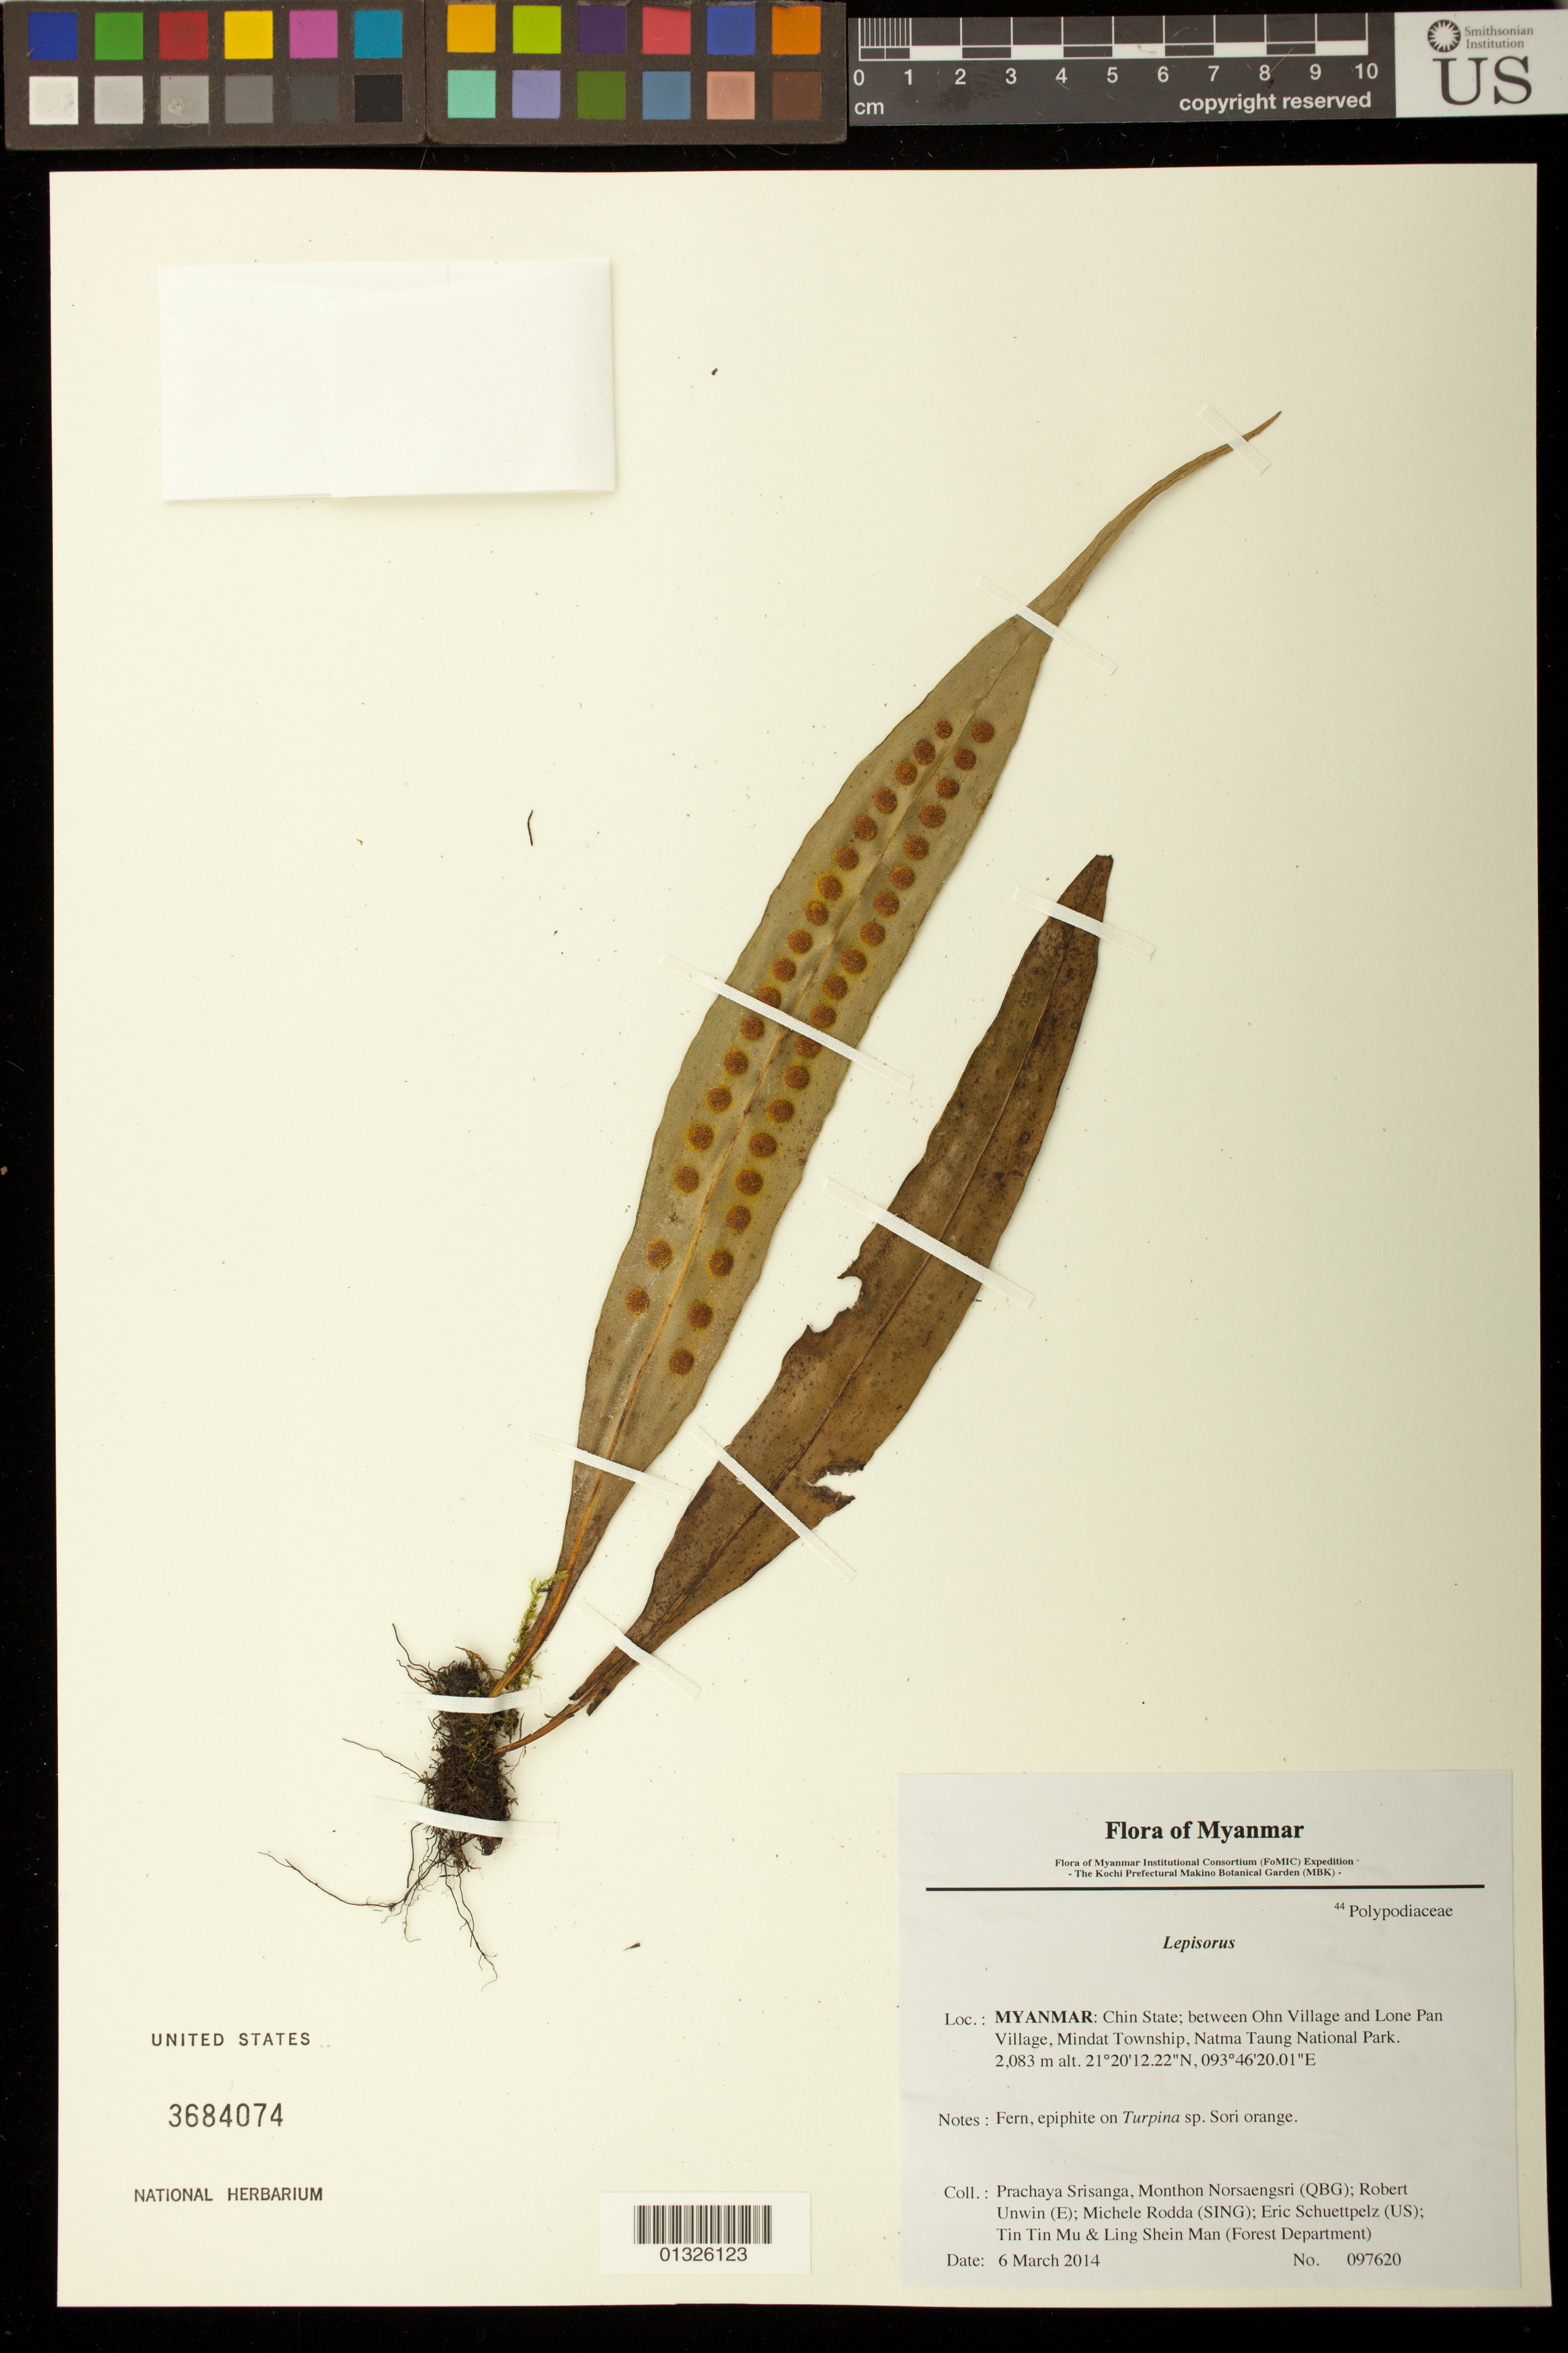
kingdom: Plantae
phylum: Tracheophyta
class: Polypodiopsida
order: Polypodiales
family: Polypodiaceae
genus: Lepisorus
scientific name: Lepisorus sp.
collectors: P. Srisanga, M. Norsaengsri, R. Unwin, M. Rodda, E. Schuettpelz, Tin Tin Mu & Ling Shein Man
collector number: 97620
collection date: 2014-03-06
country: Myanmar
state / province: Chin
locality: Between Ohn Village and Lone Pan Village, Mindat Township, Natma Taung National Park.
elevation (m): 2083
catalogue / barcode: US 3684074